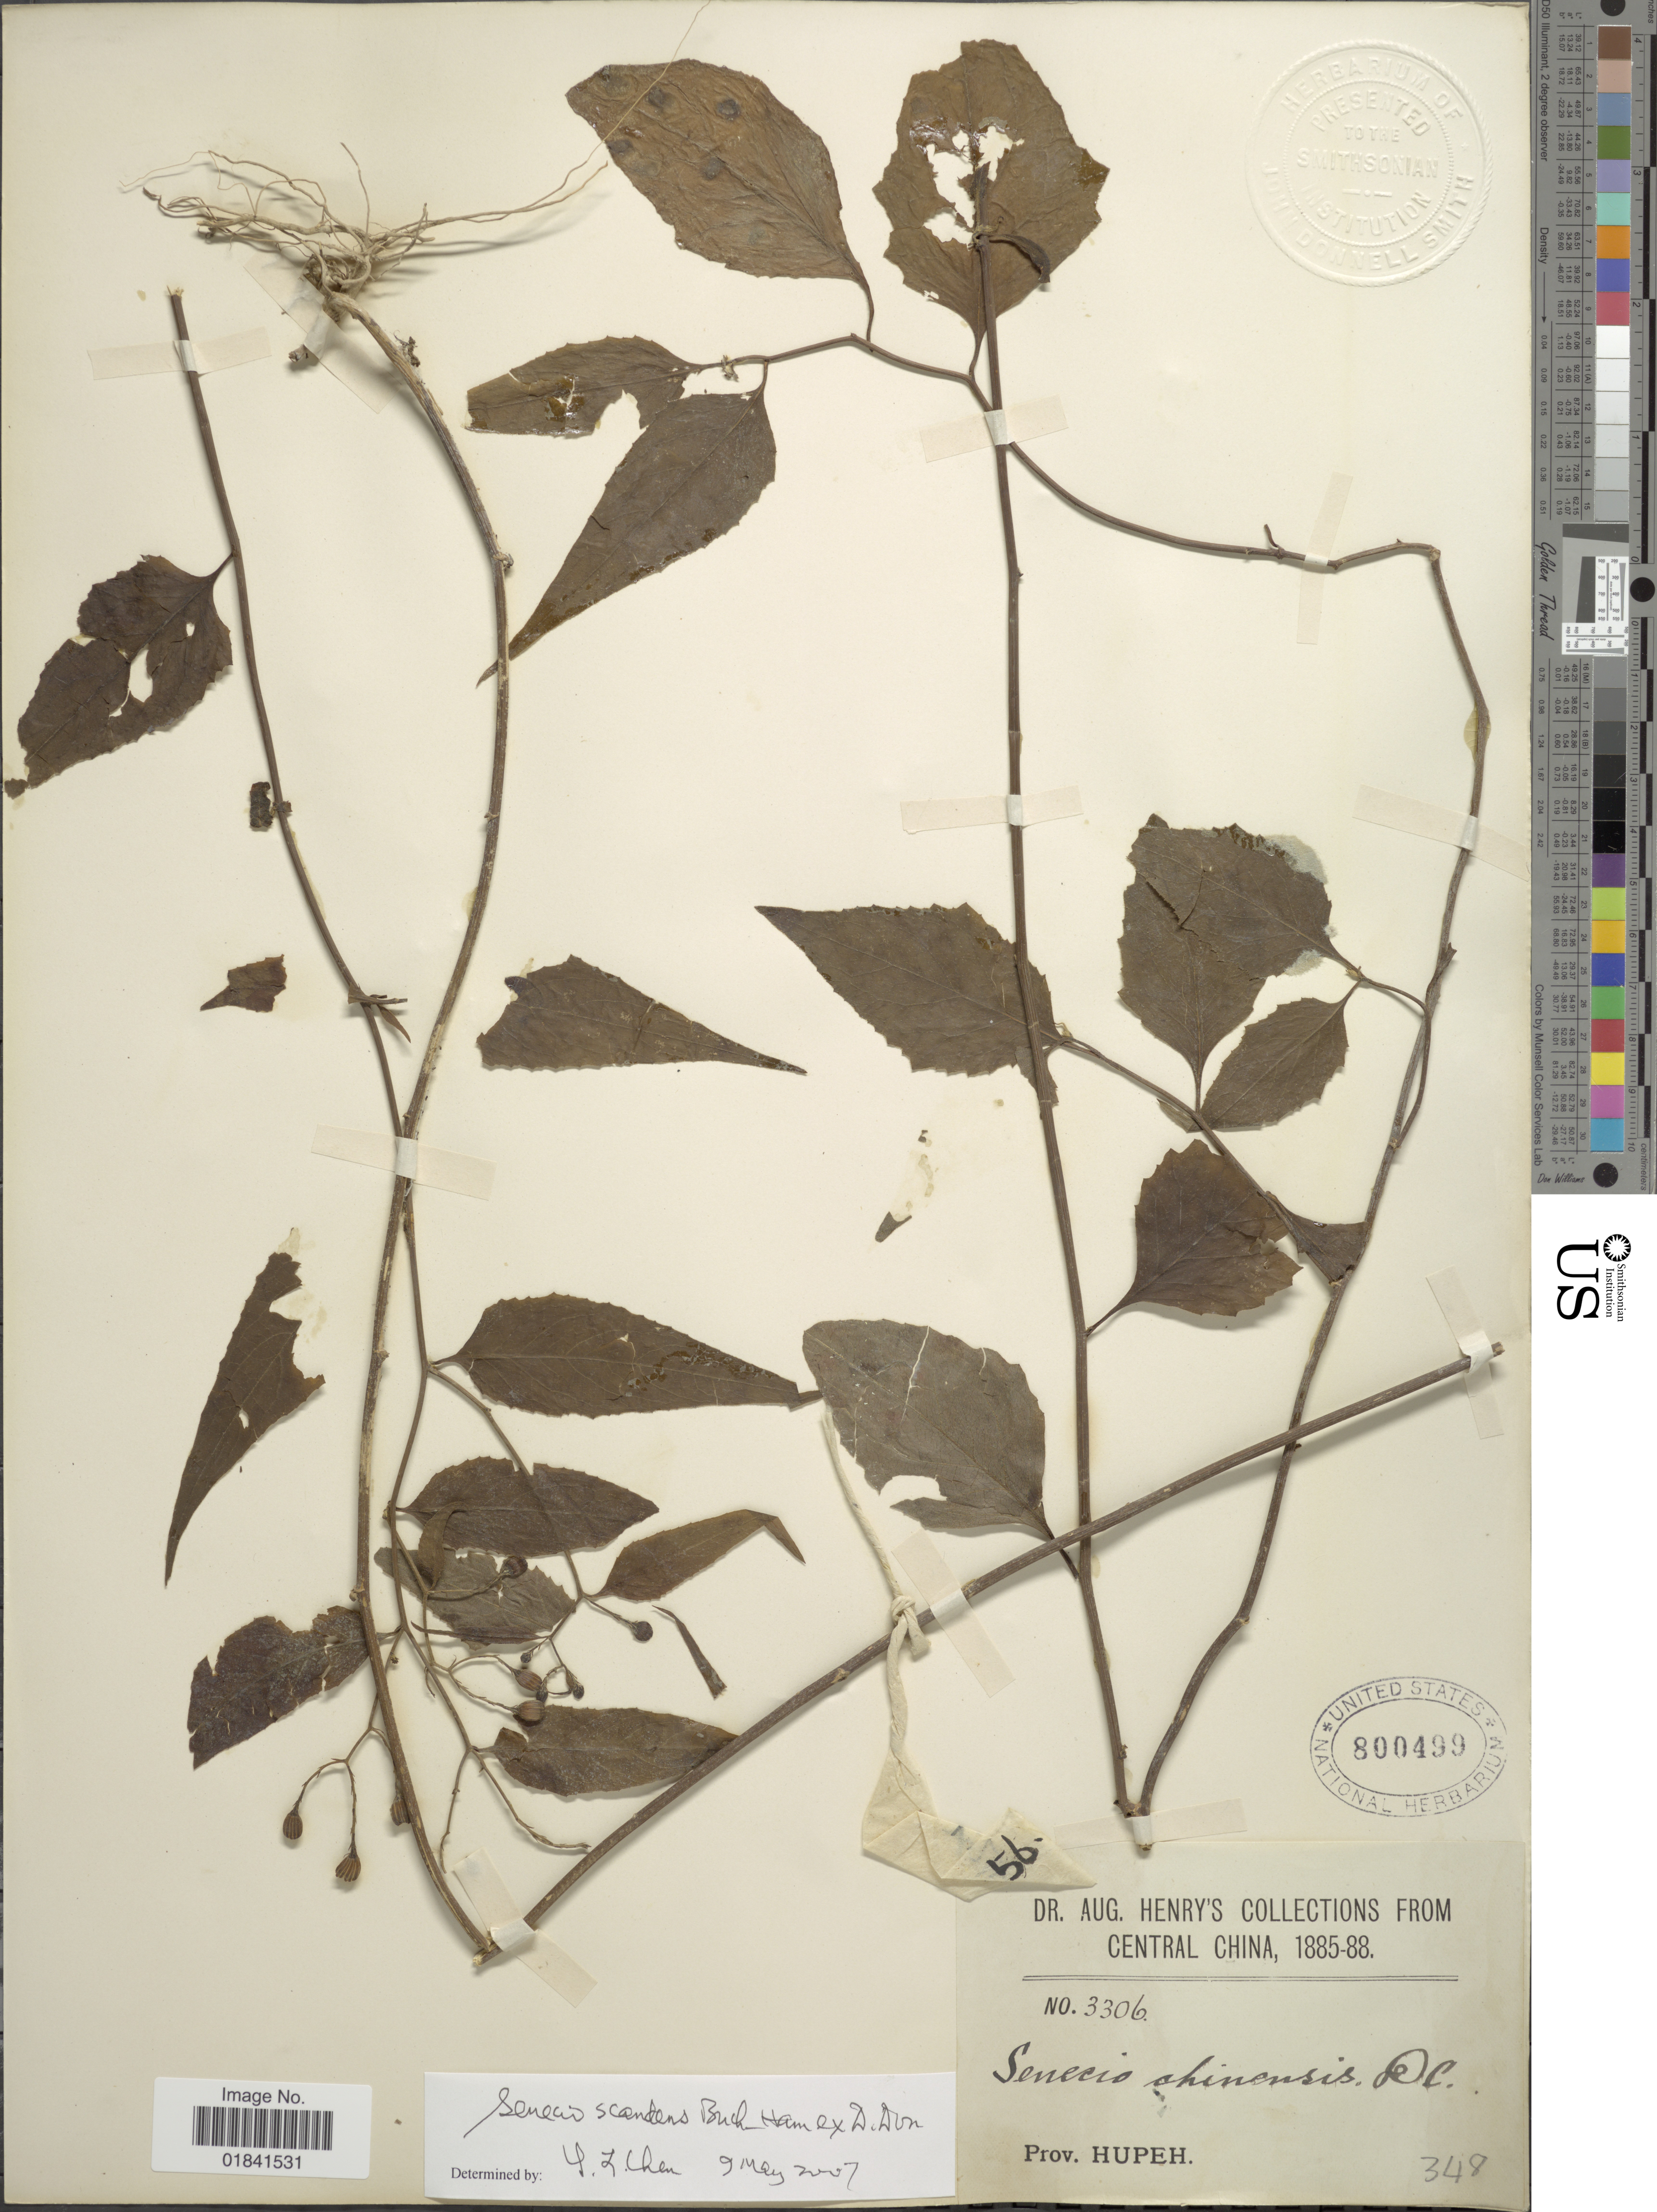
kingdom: Plantae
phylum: Tracheophyta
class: Magnoliopsida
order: Asterales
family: Asteraceae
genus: Senecio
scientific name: Senecio scandens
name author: Buch.-Ham. ex D. Don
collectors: A. Henry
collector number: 3306/348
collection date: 1885/1888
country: China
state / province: Hubei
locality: Prov. Hupeh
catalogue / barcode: US 800499